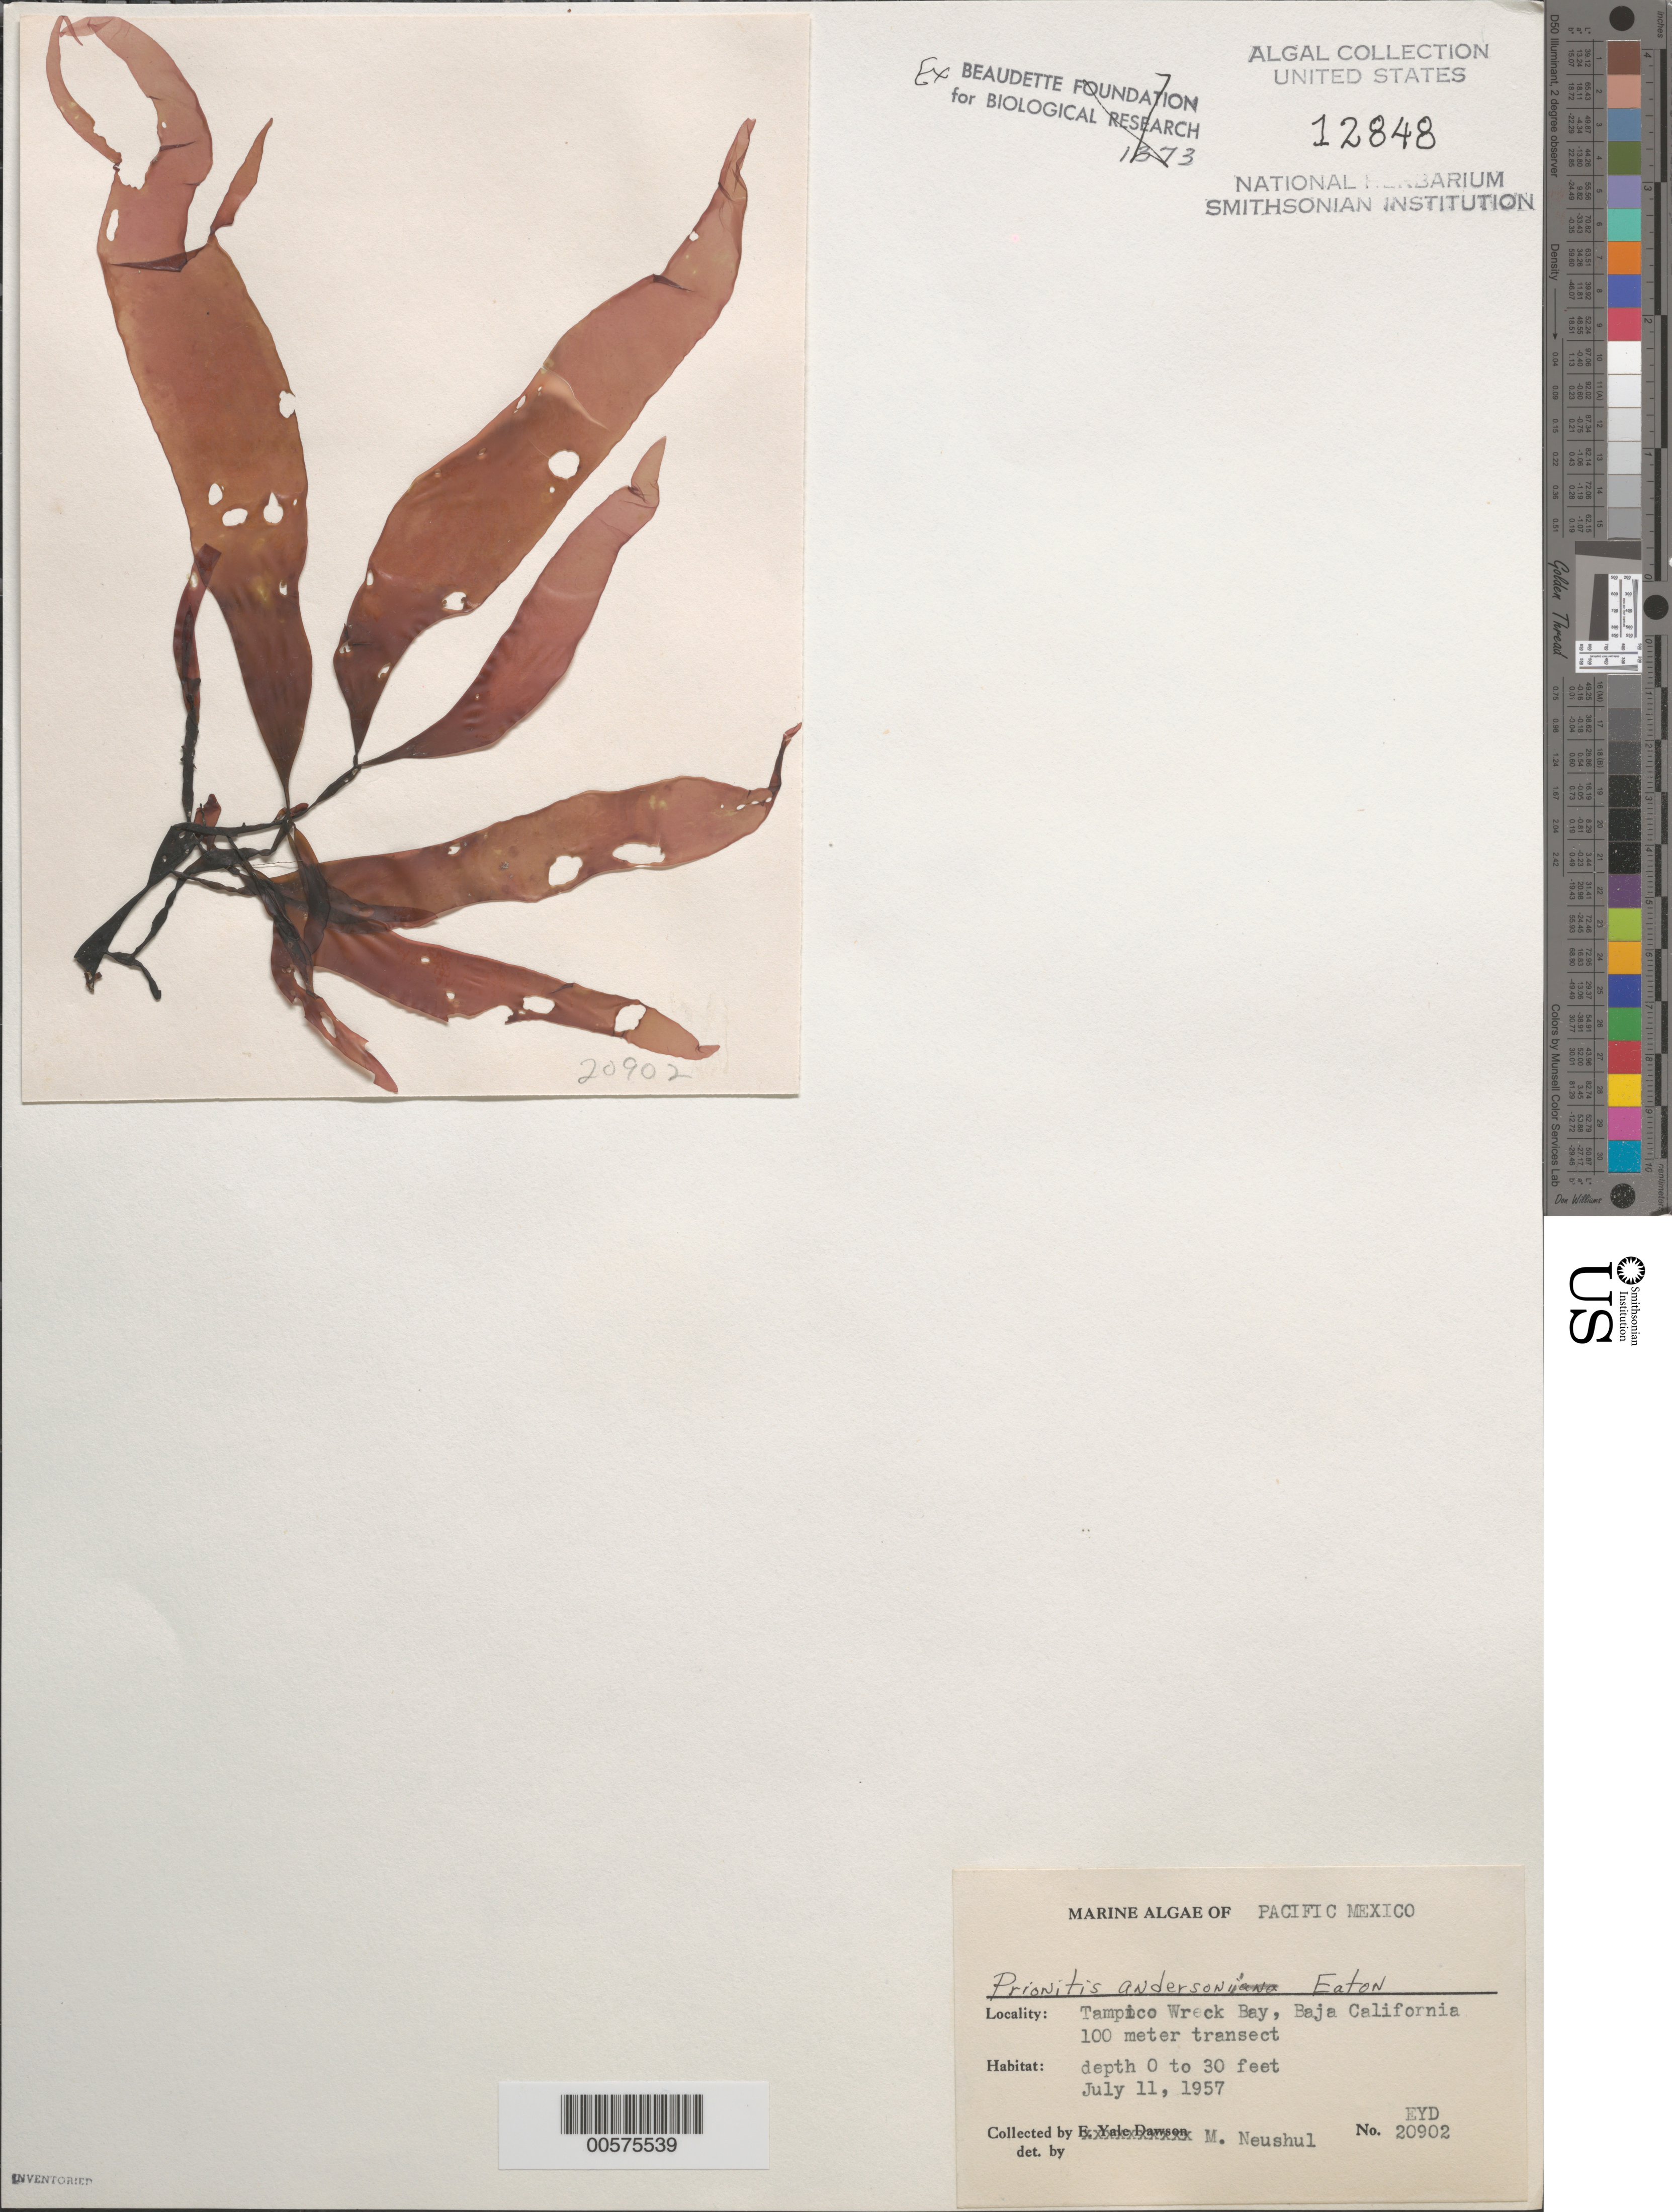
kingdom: Plantae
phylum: Rhodophyta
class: Florideophyceae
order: Cryptonemiales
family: Cryptonemiaceae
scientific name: Prionitis sternbergii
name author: (C. Agardh) J. Agardh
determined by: Algae name updating Project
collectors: M. Neushul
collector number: EYD 20902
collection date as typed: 11 Jul 1957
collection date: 1957-07-11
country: Mexico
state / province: Baja California Norte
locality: Tampico Wreck Bay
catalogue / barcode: US 12848